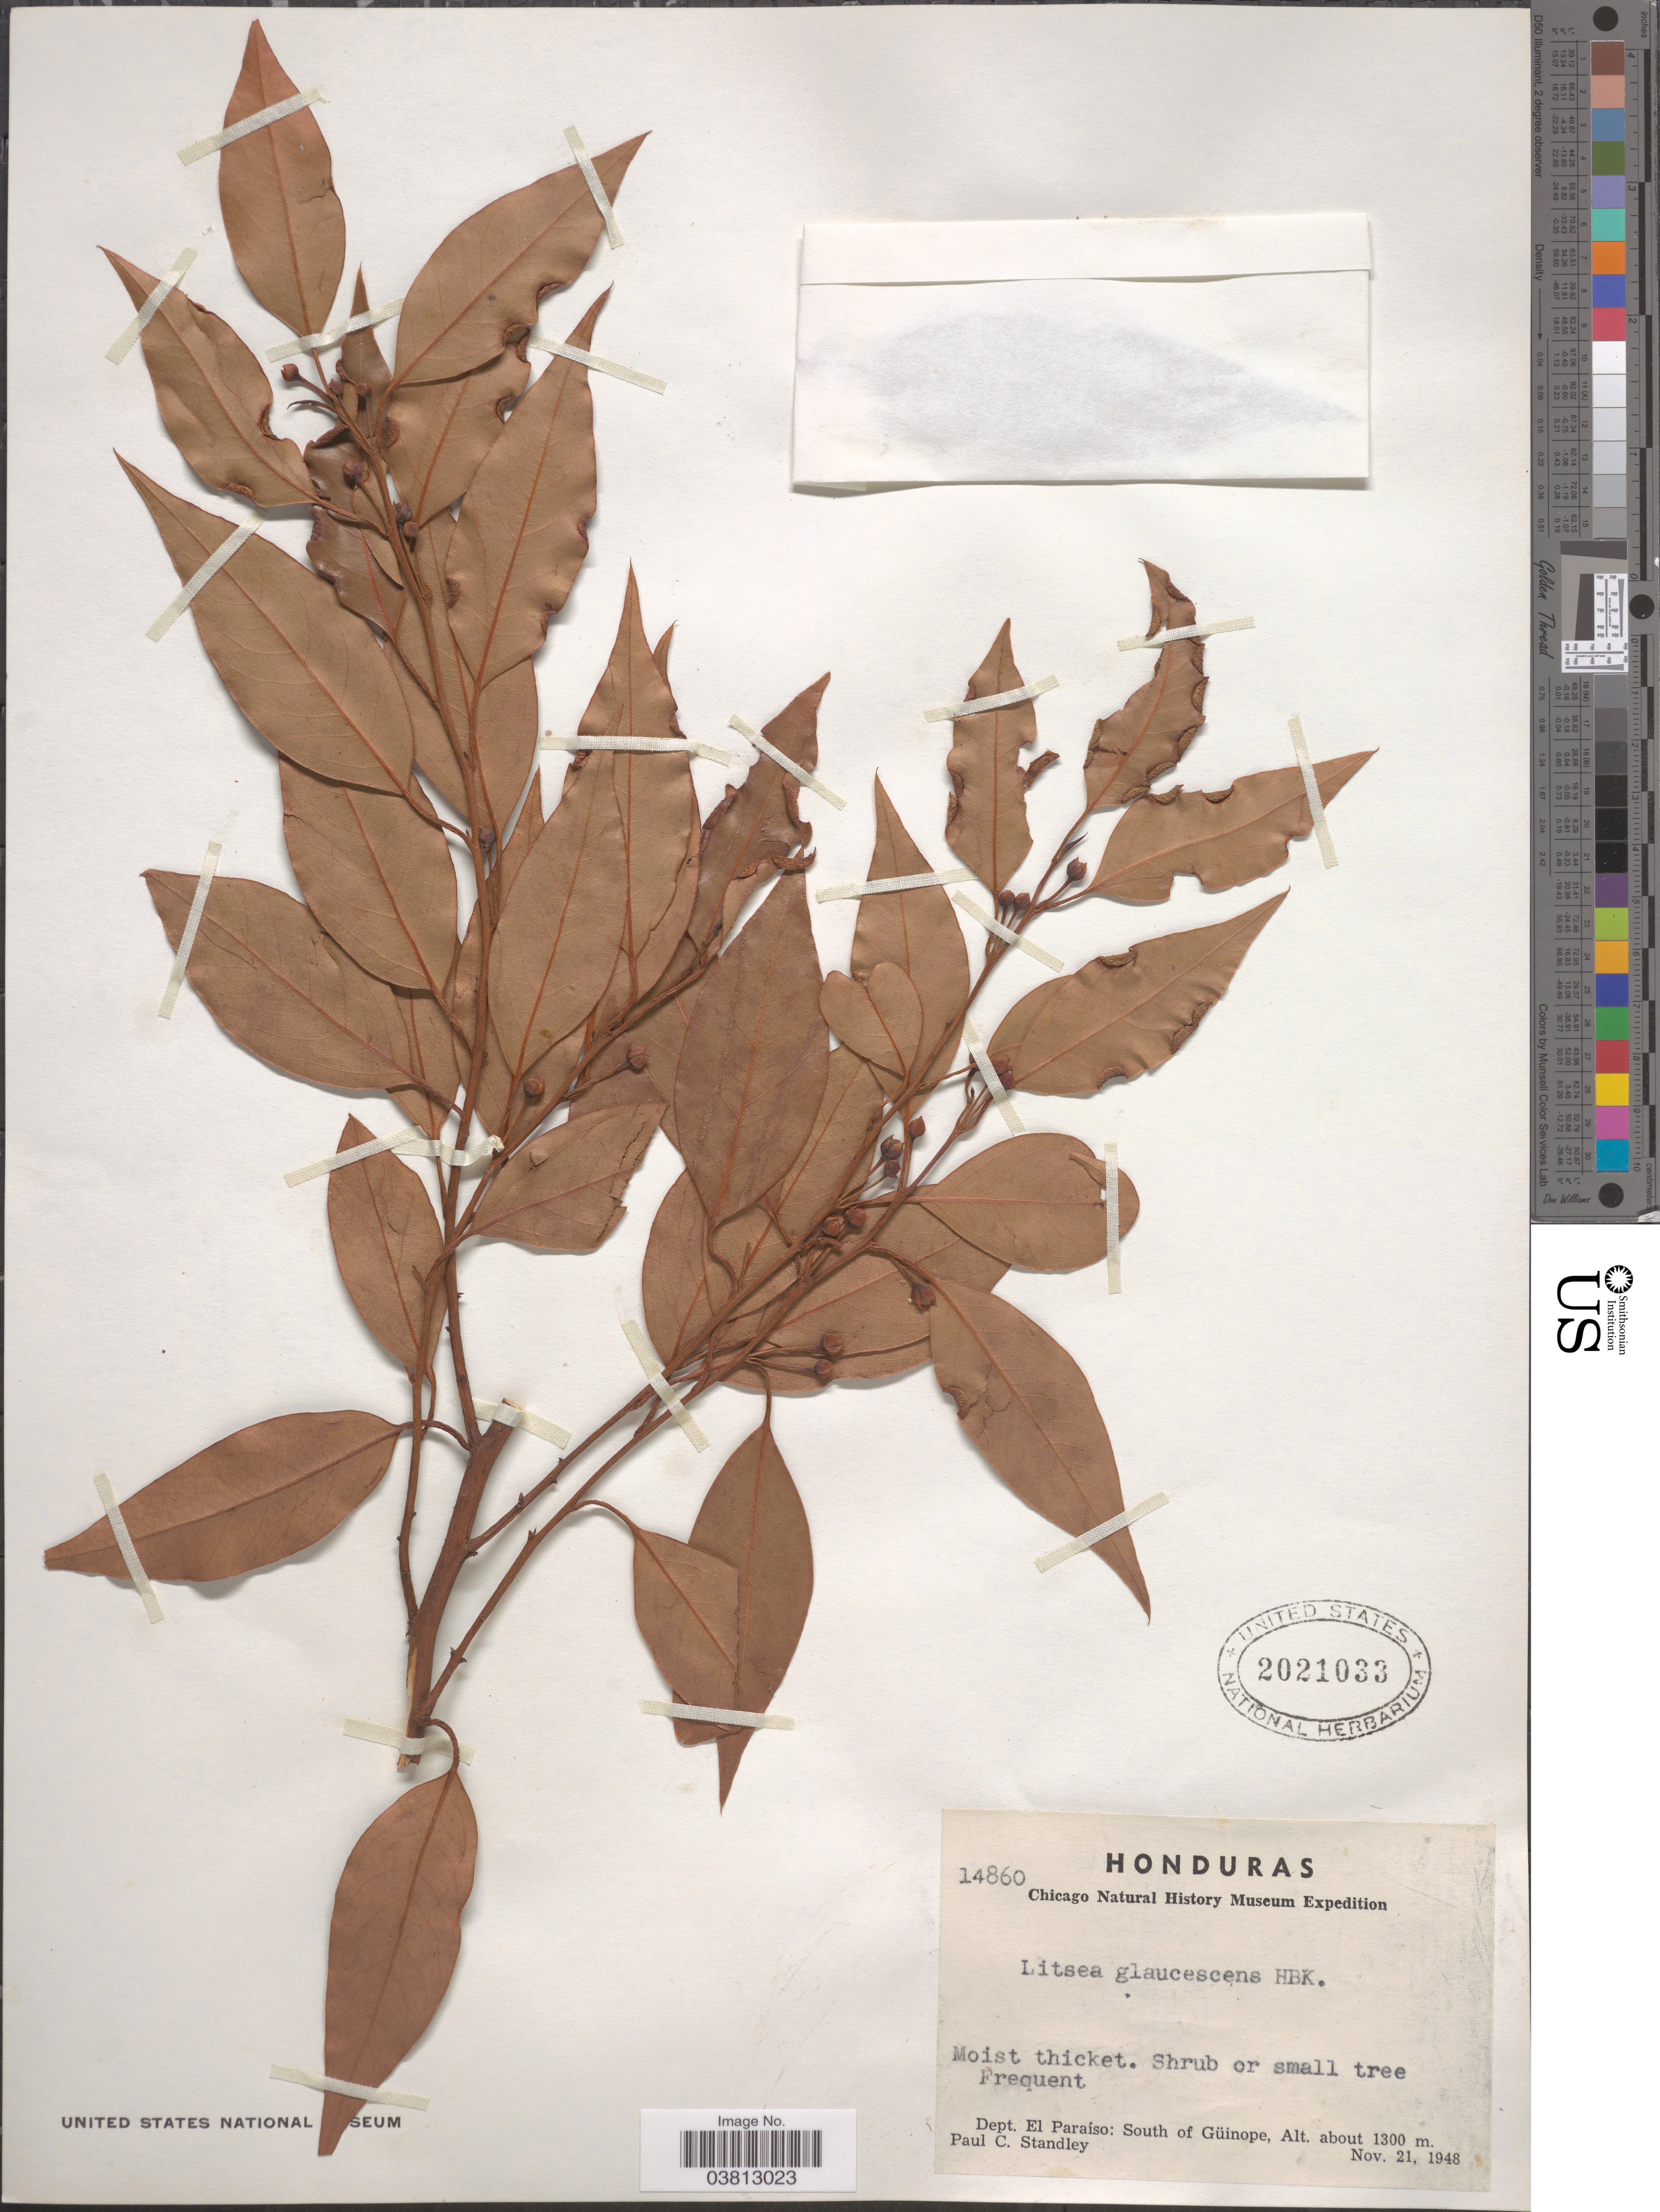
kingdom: Plantae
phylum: Tracheophyta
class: Magnoliopsida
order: Laurales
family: Lauraceae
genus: Litsea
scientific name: Litsea glaucescens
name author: Kunth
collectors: P. C. Standley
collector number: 14860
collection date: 1948-11-21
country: Honduras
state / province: El Paraiso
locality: Dept. El Paraíso: South of Güinope.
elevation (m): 1300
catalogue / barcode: US 2021033